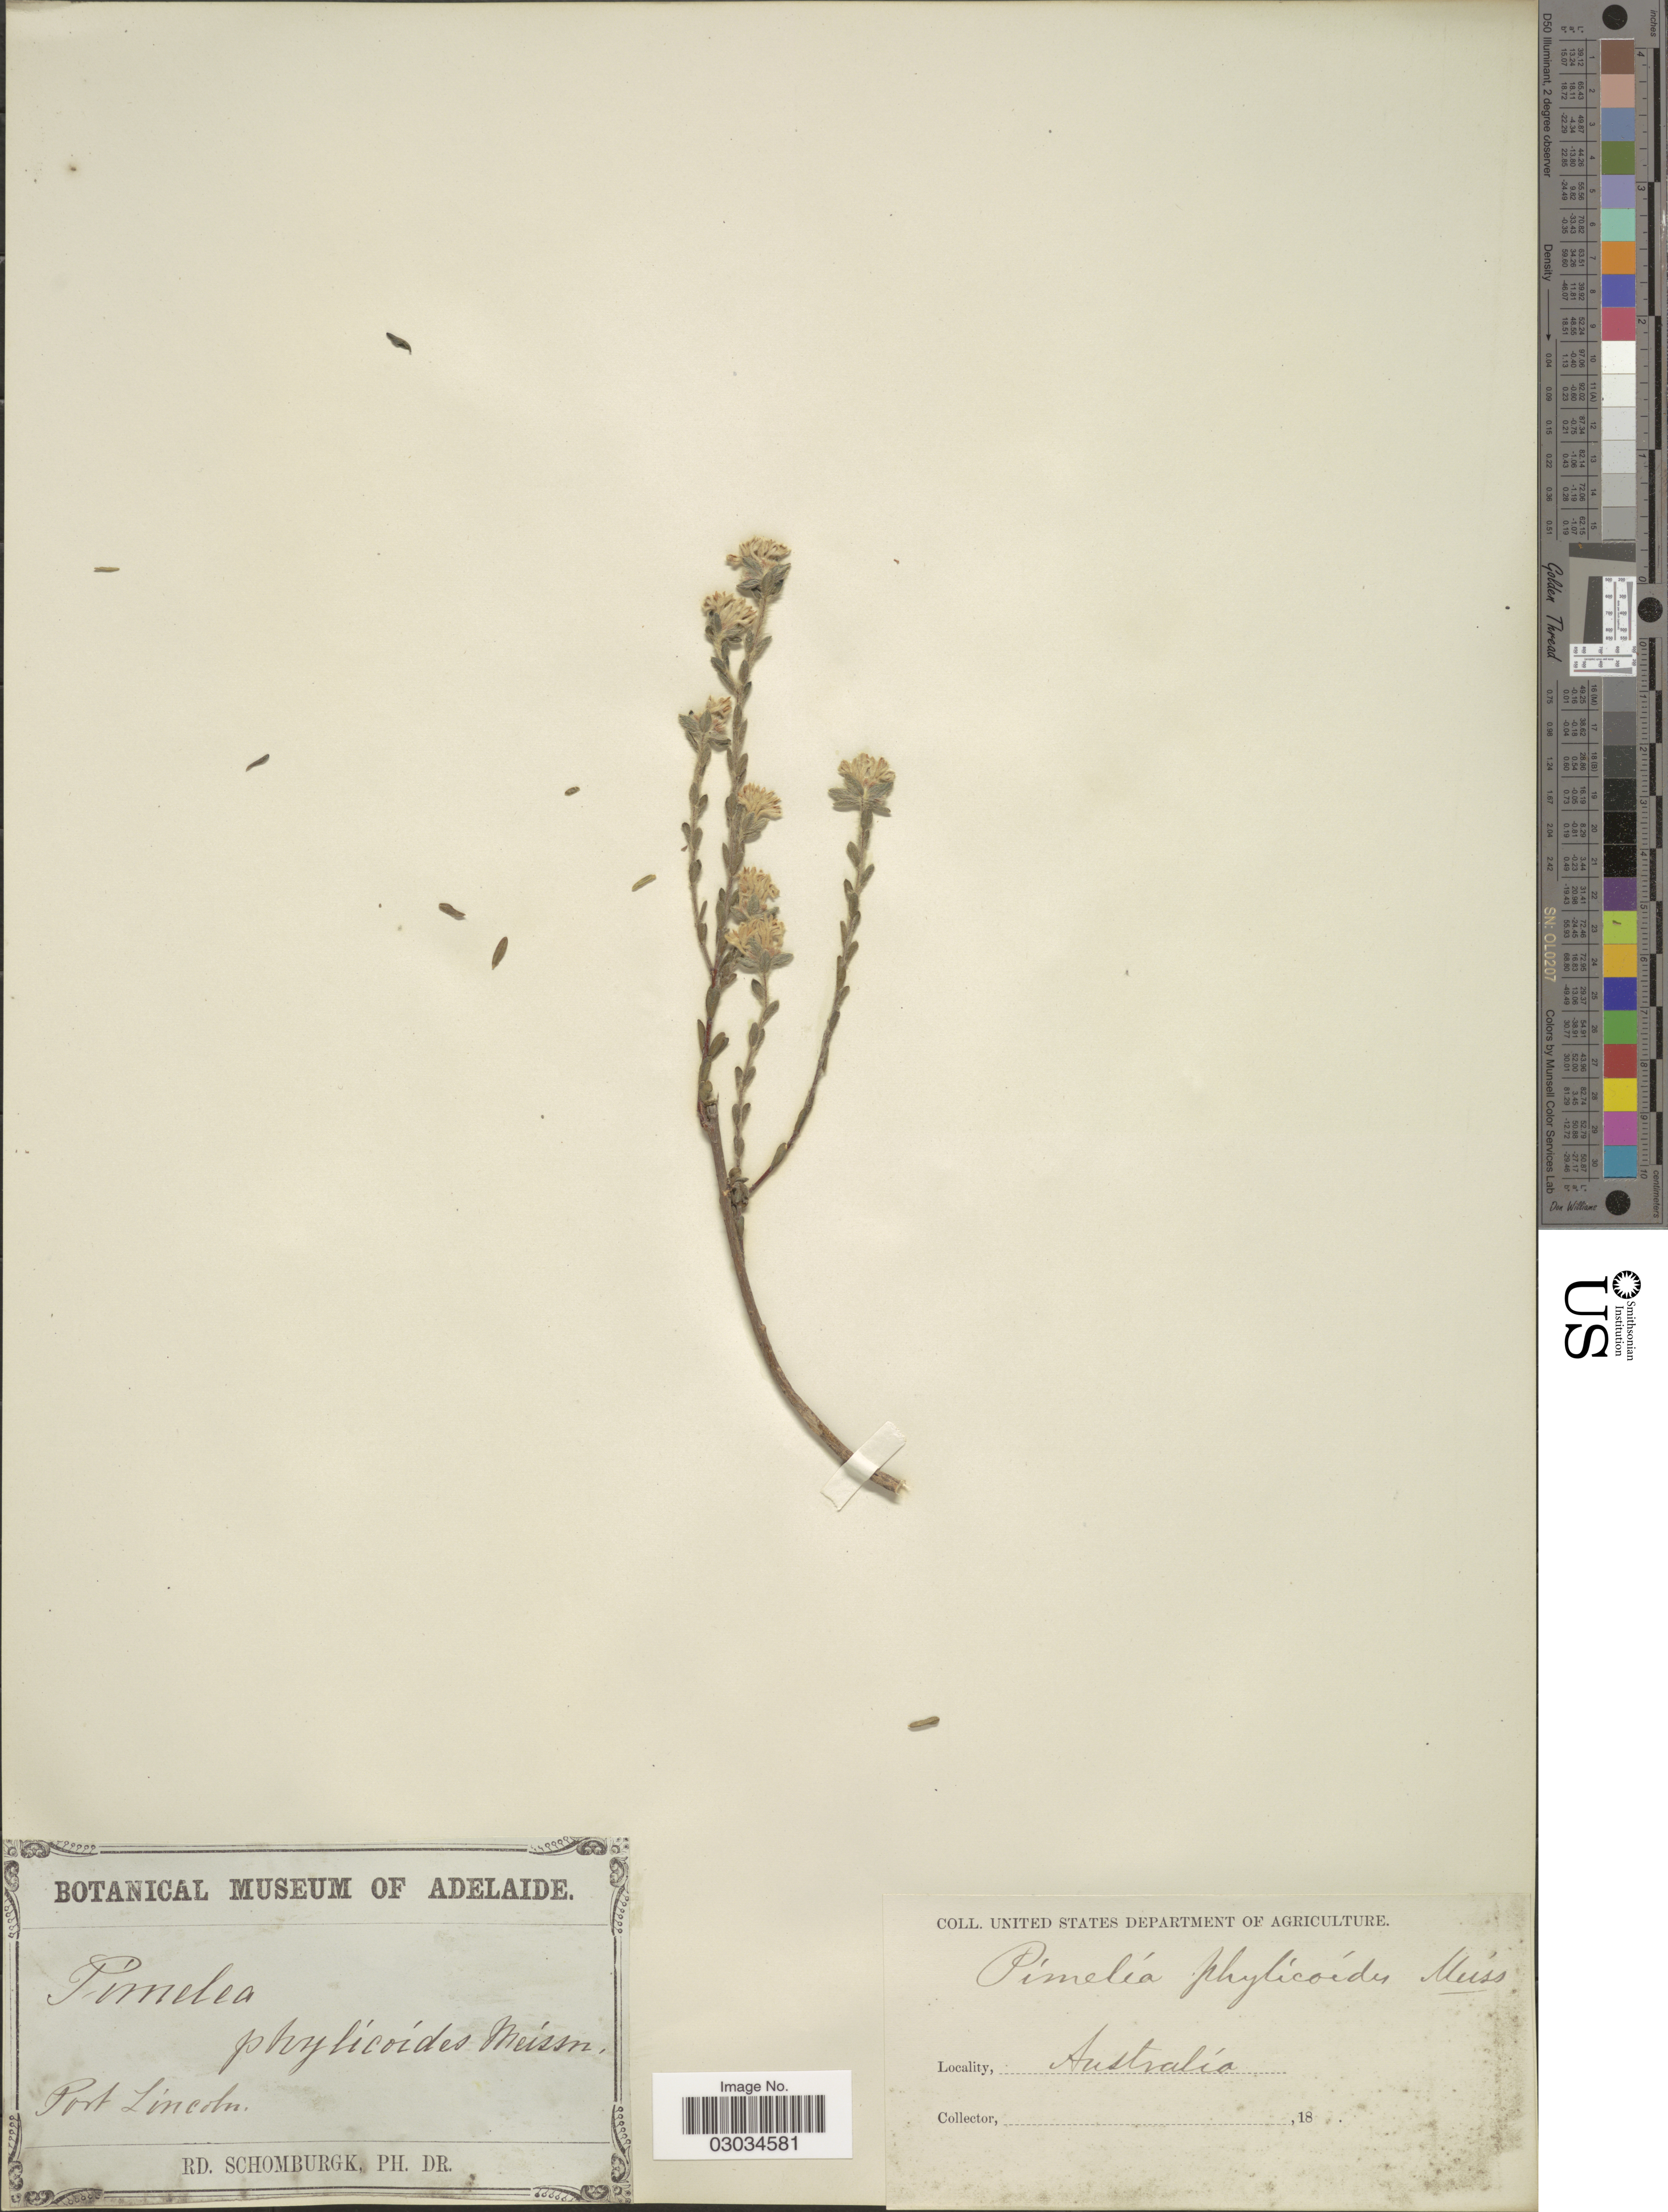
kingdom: Plantae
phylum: Tracheophyta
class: Magnoliopsida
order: Malvales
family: Thymelaeaceae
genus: Pimelea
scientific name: Pimelea phylicoides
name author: Meisn.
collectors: M. R. Schomburgk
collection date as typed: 18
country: Australia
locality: Port Lincoln.